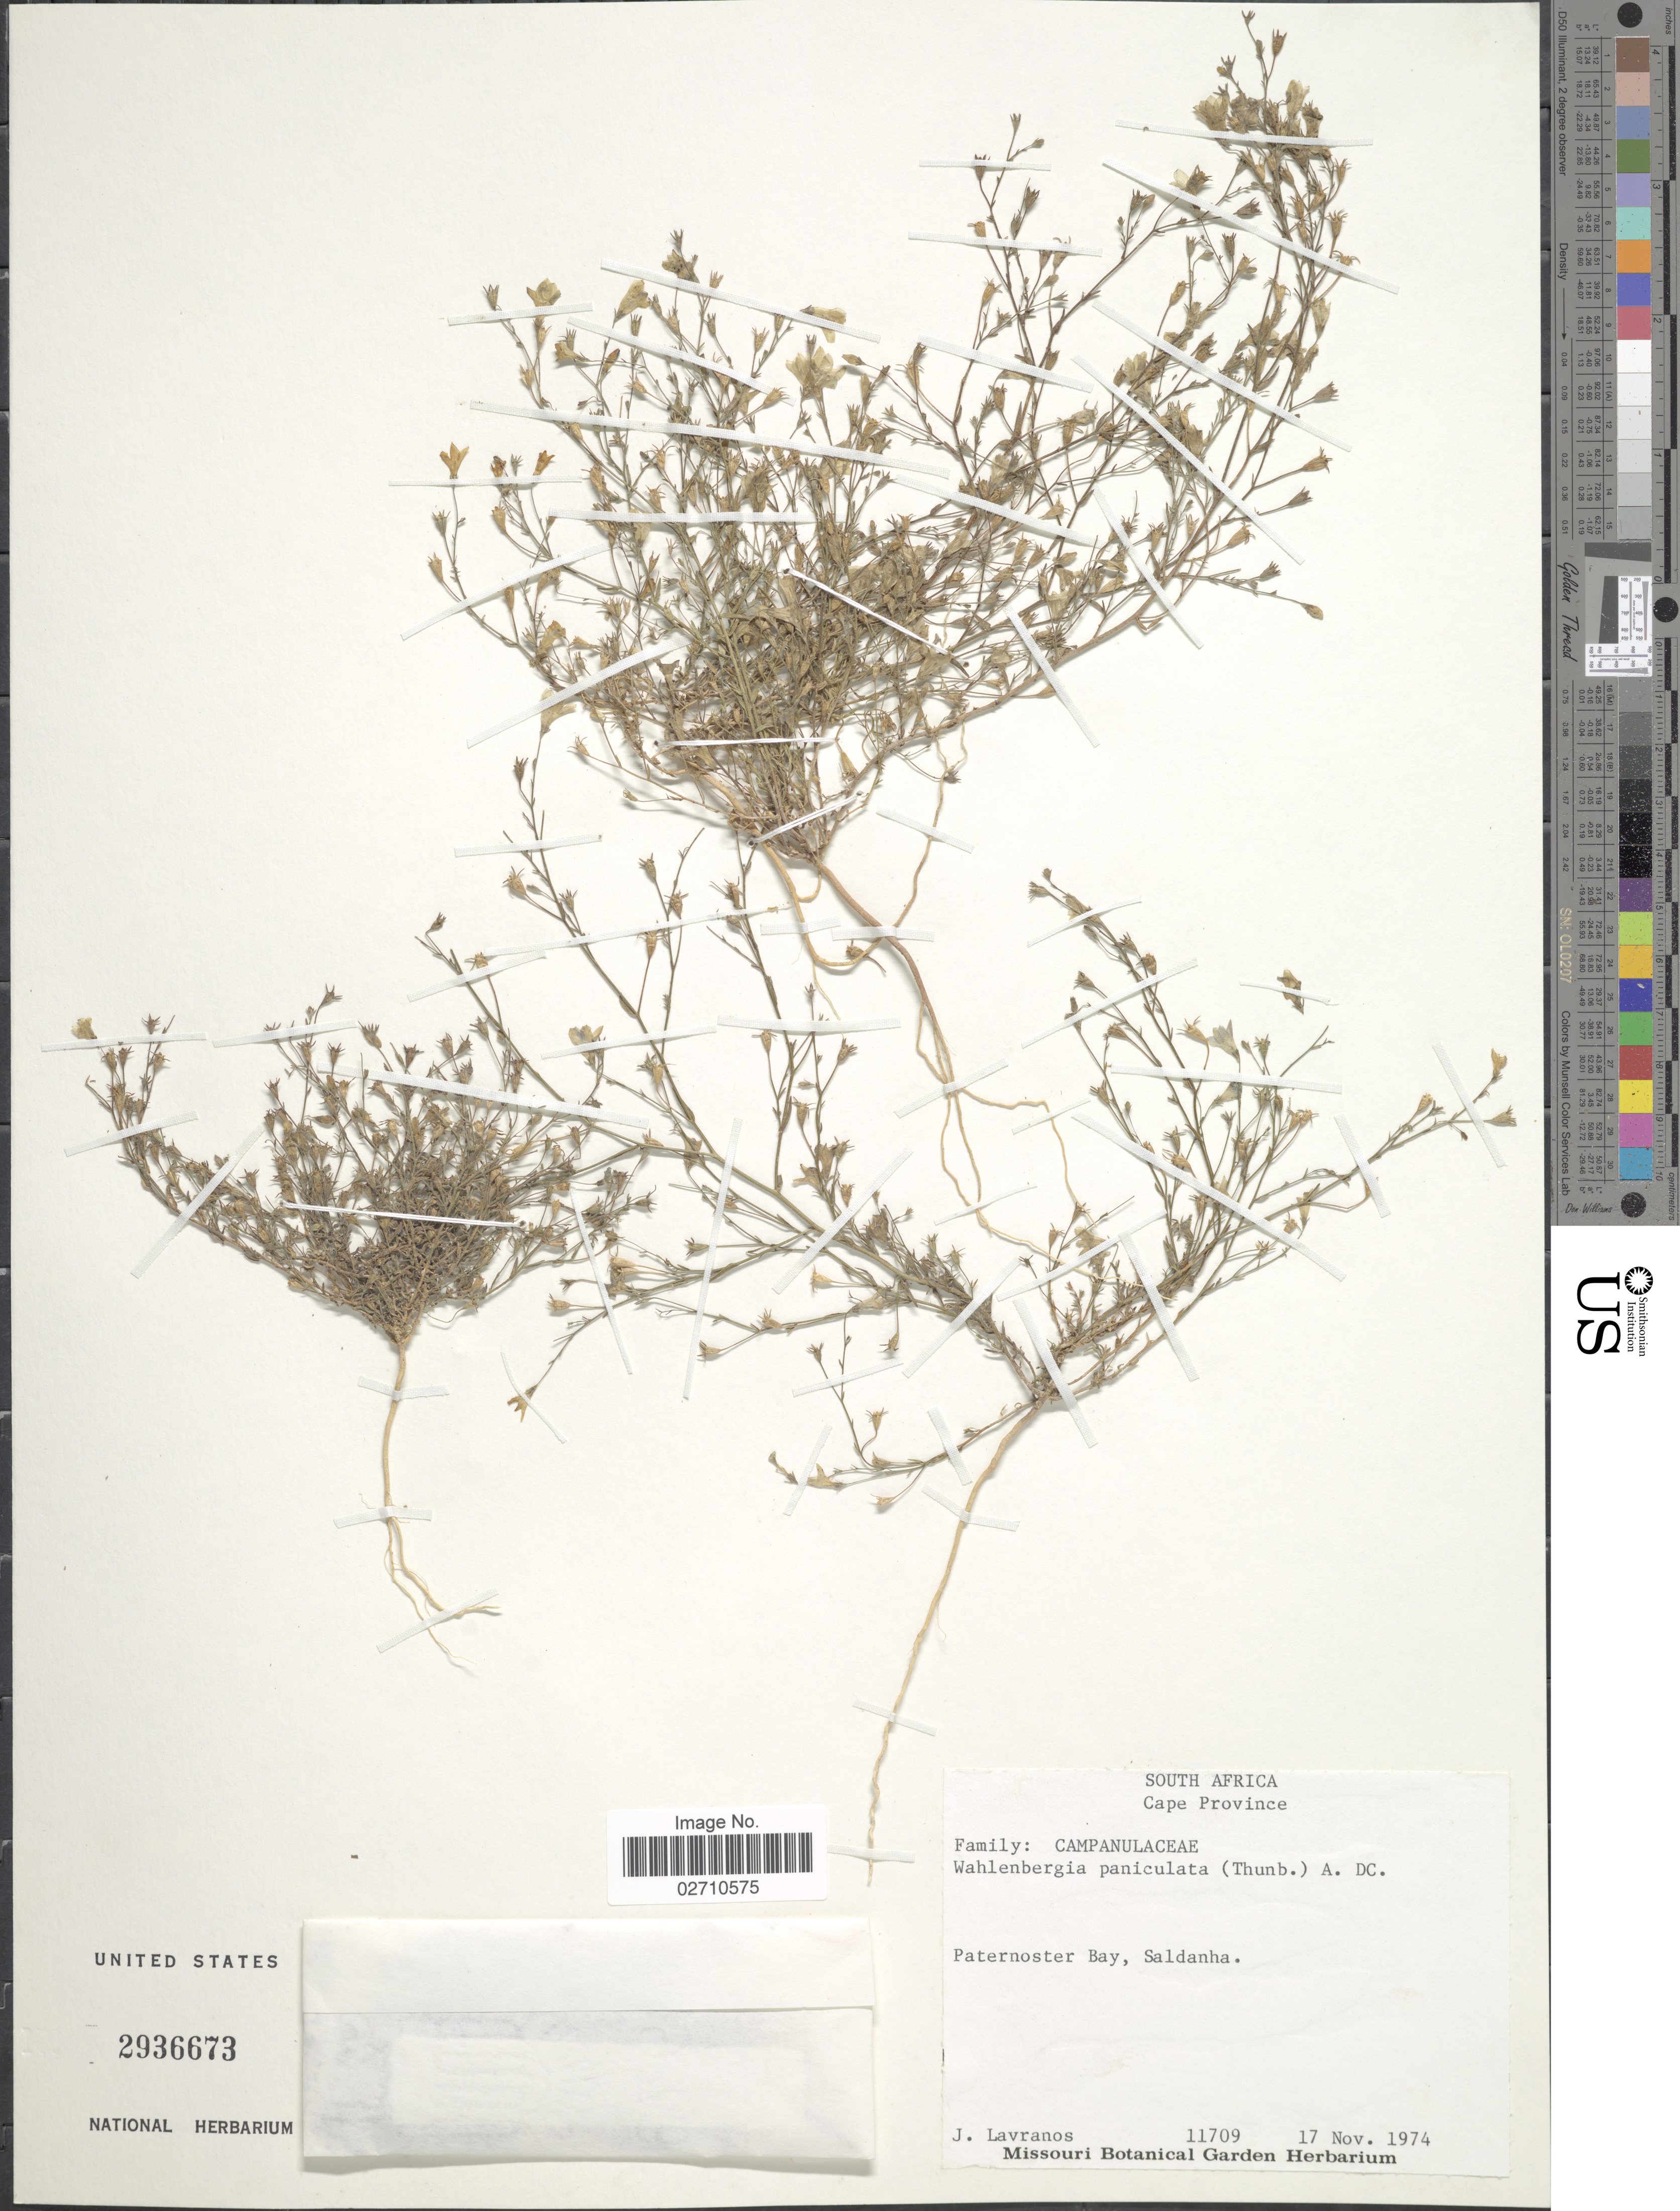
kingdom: Plantae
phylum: Tracheophyta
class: Magnoliopsida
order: Asterales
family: Campanulaceae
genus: Wahlenbergia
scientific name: Wahlenbergia paniculata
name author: A. DC.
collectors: J. Lavranos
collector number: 11709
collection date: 1974-11-17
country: South Africa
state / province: Western Cape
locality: Paternoster Bay, Saldanha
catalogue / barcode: US 2936673